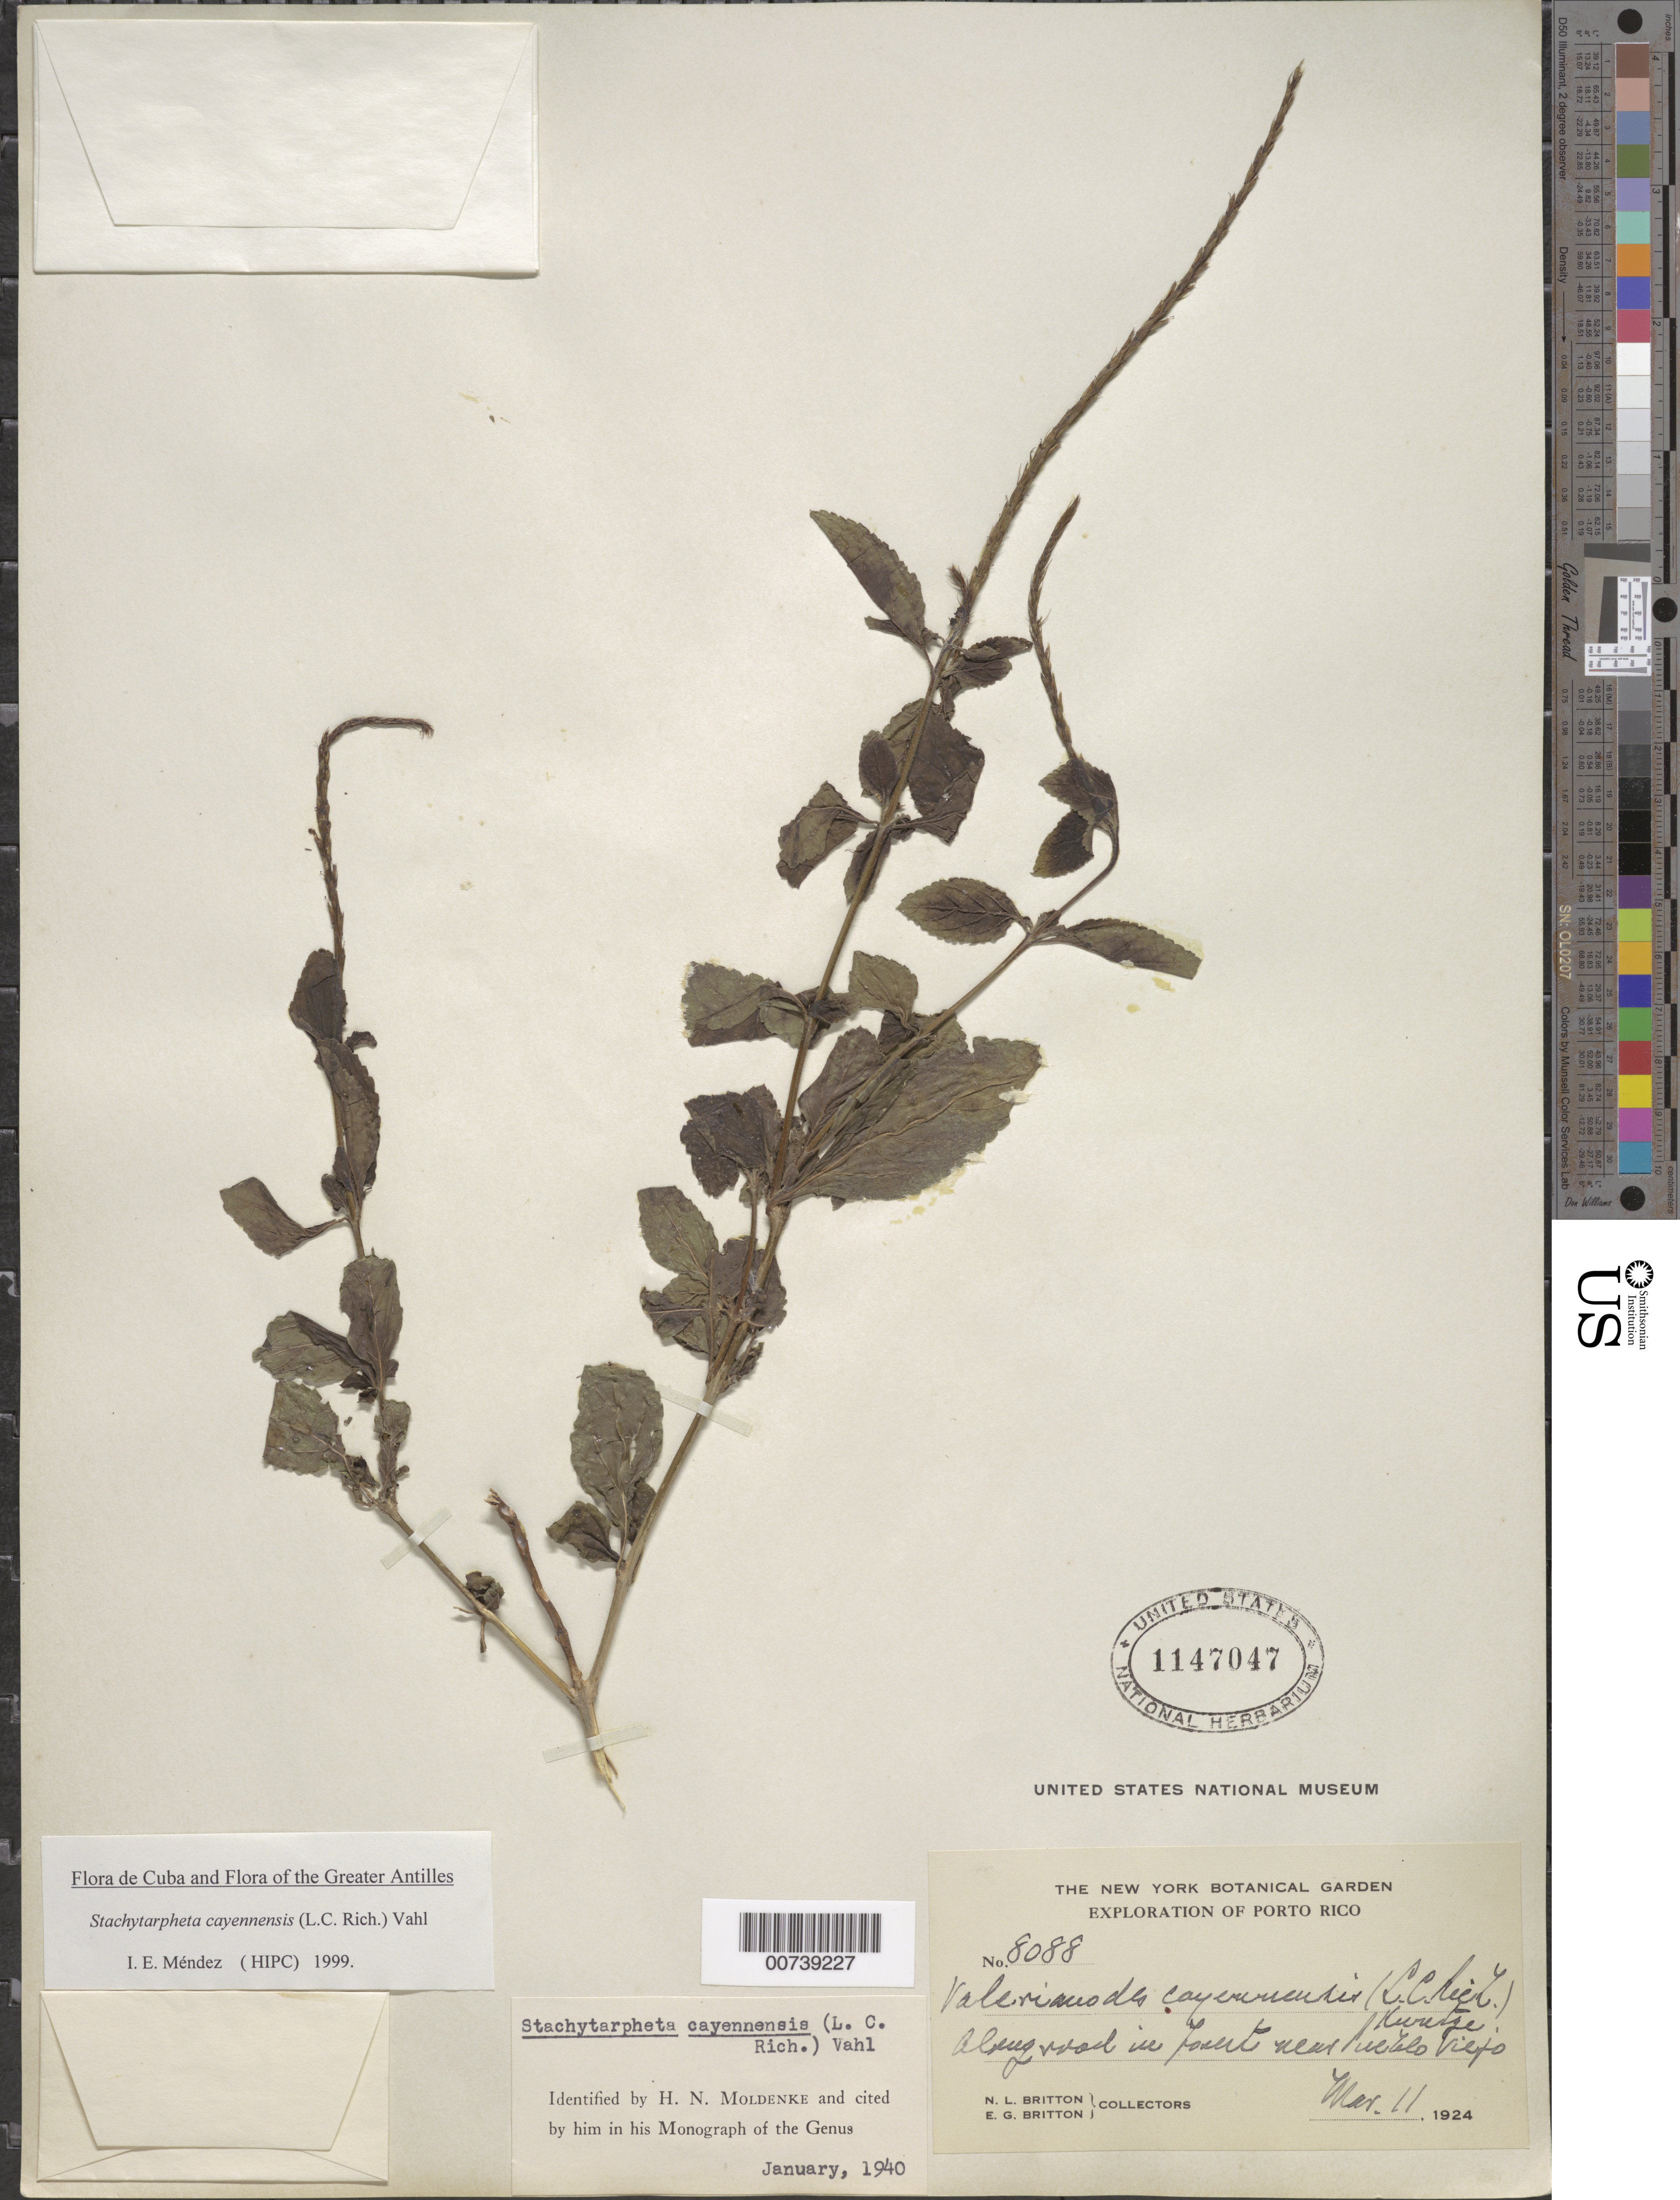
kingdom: Plantae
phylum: Tracheophyta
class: Magnoliopsida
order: Lamiales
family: Verbenaceae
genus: Stachytarpheta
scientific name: Stachytarpheta cayennensis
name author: (Rich.) Vahl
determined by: Méndez, Isidro E., (HIPC)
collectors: N. Britton & E. G. Britton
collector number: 8088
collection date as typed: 11 Mar 1924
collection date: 1924-03-11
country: Puerto Rico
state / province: Guaynabo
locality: Forest near Pueblo Viejo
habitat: Along road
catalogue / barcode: US 1147047